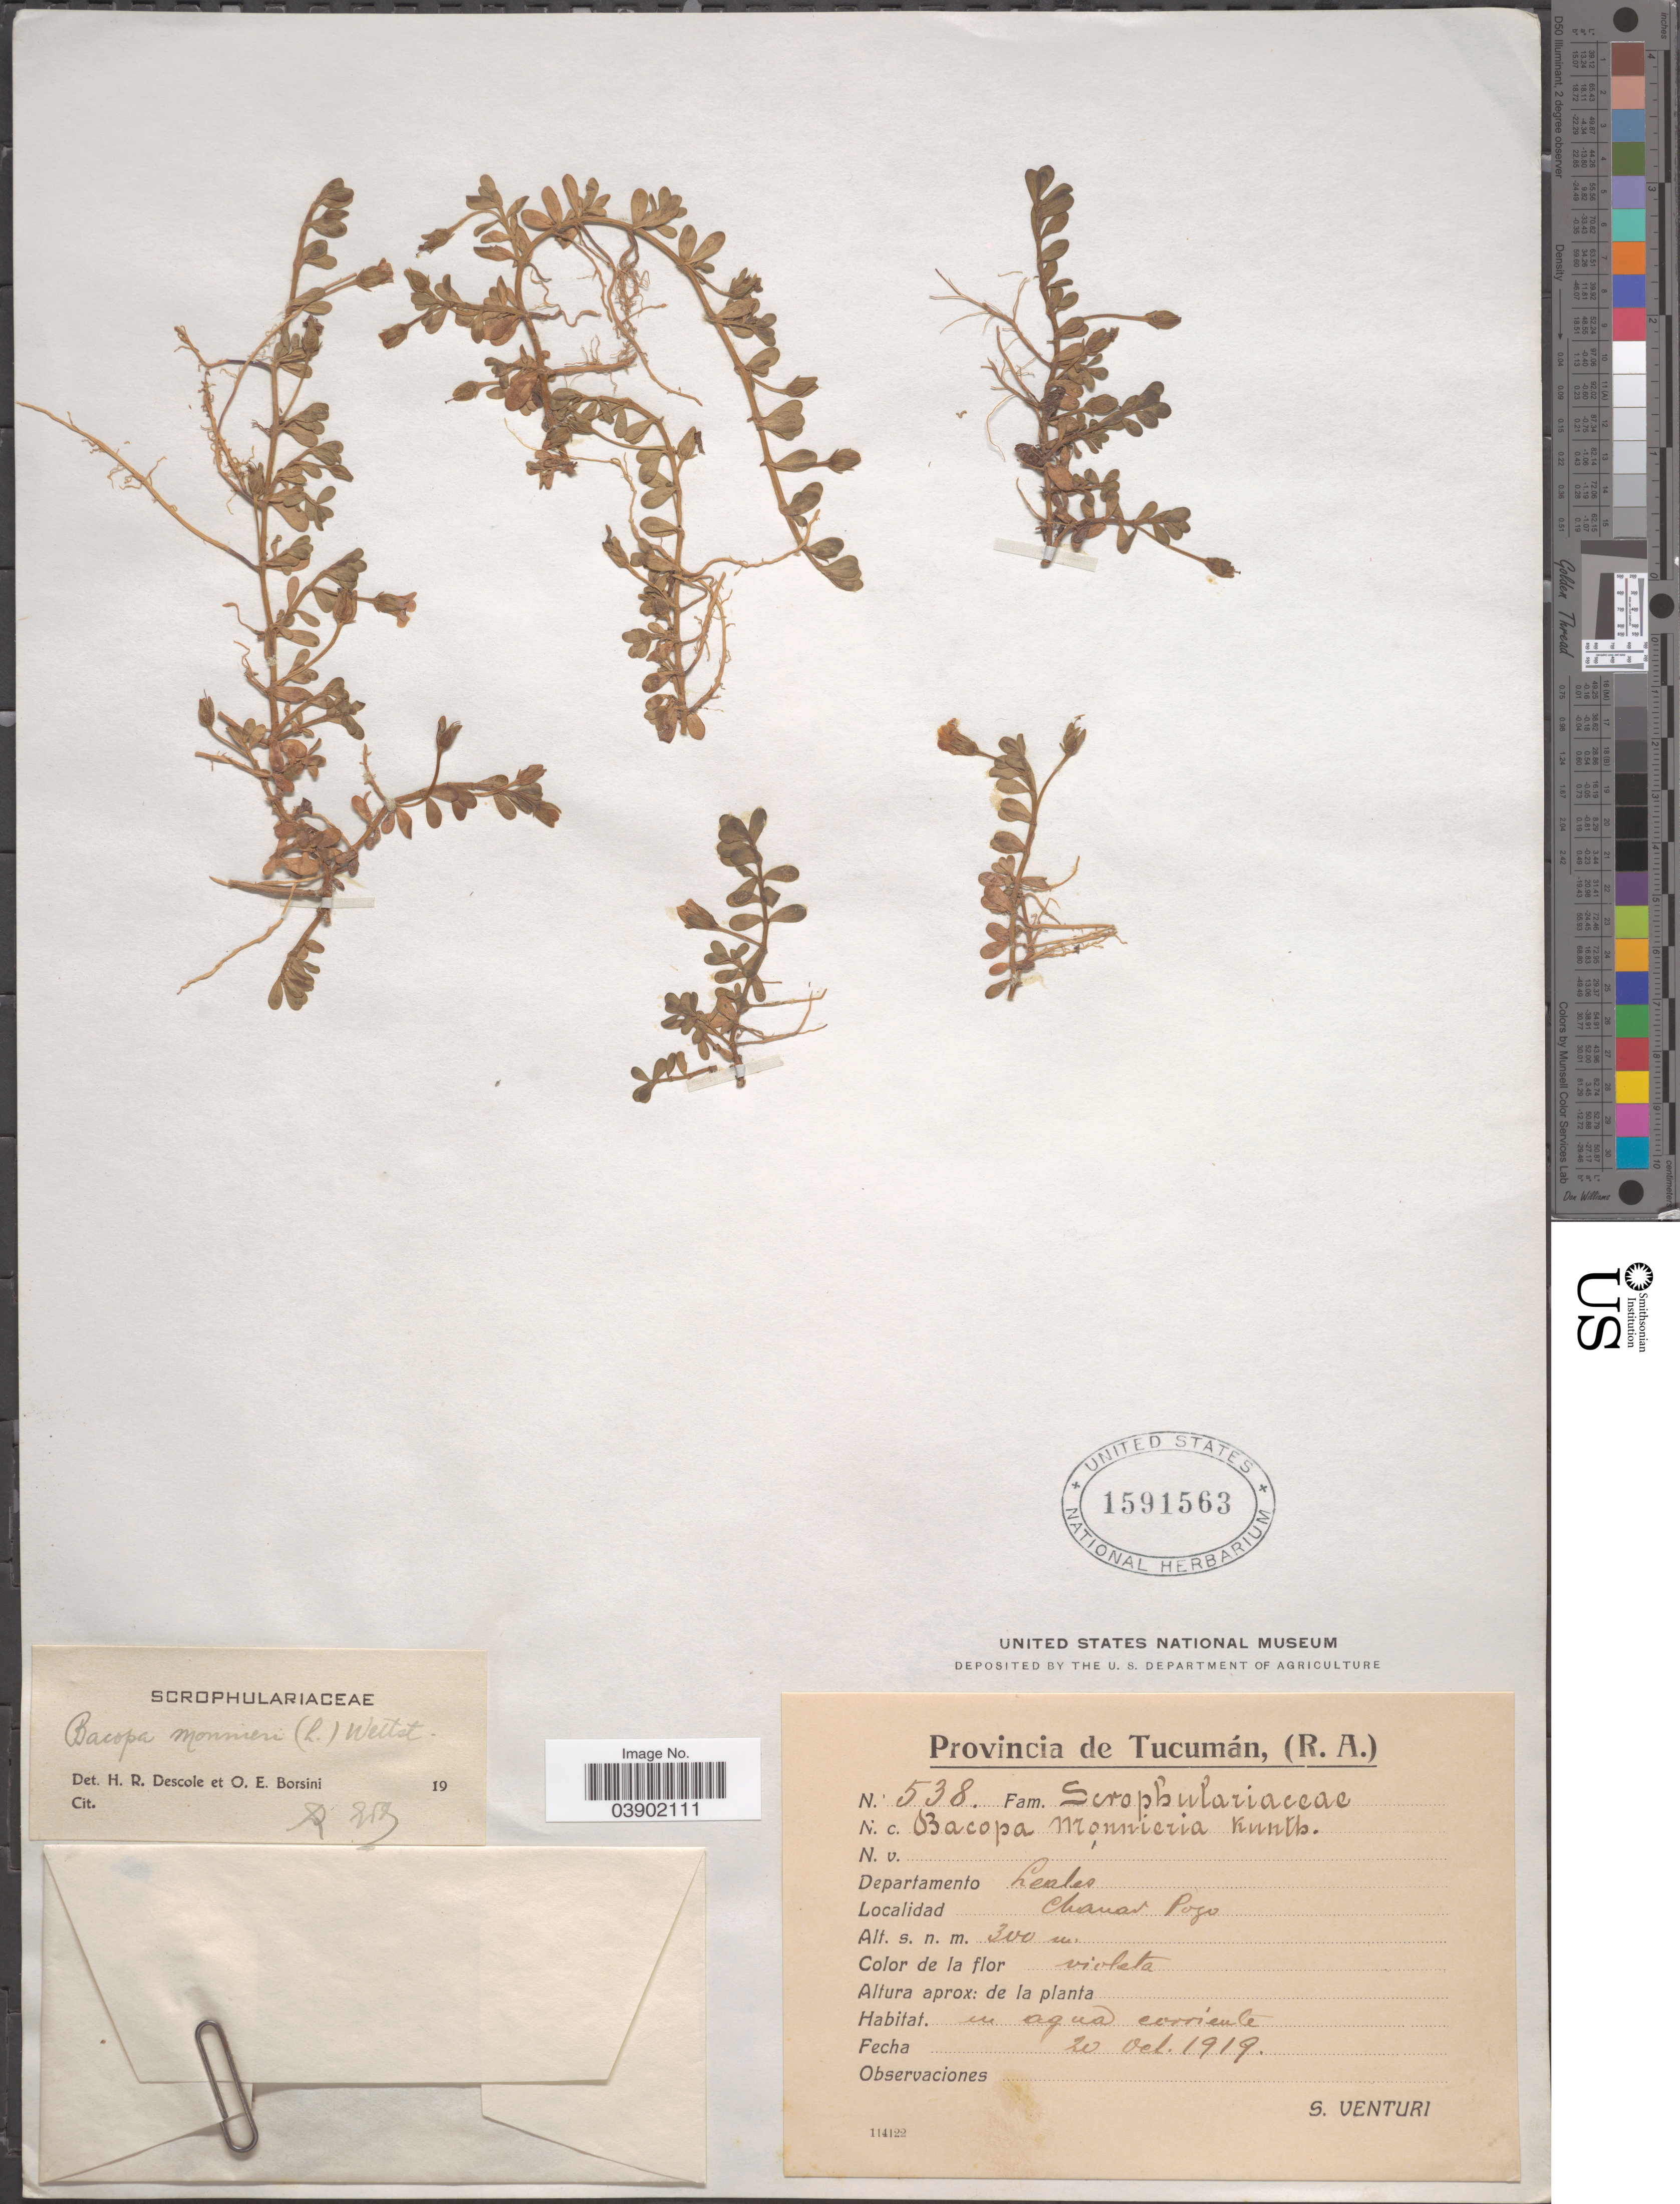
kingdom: Plantae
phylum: Tracheophyta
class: Magnoliopsida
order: Lamiales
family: Plantaginaceae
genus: Bacopa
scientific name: Bacopa monnieri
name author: (L.) Pennell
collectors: S. Venturi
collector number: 538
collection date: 1919-10-20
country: Argentina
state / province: Tucuman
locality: Departamento Leales.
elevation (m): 300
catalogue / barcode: US 1591563